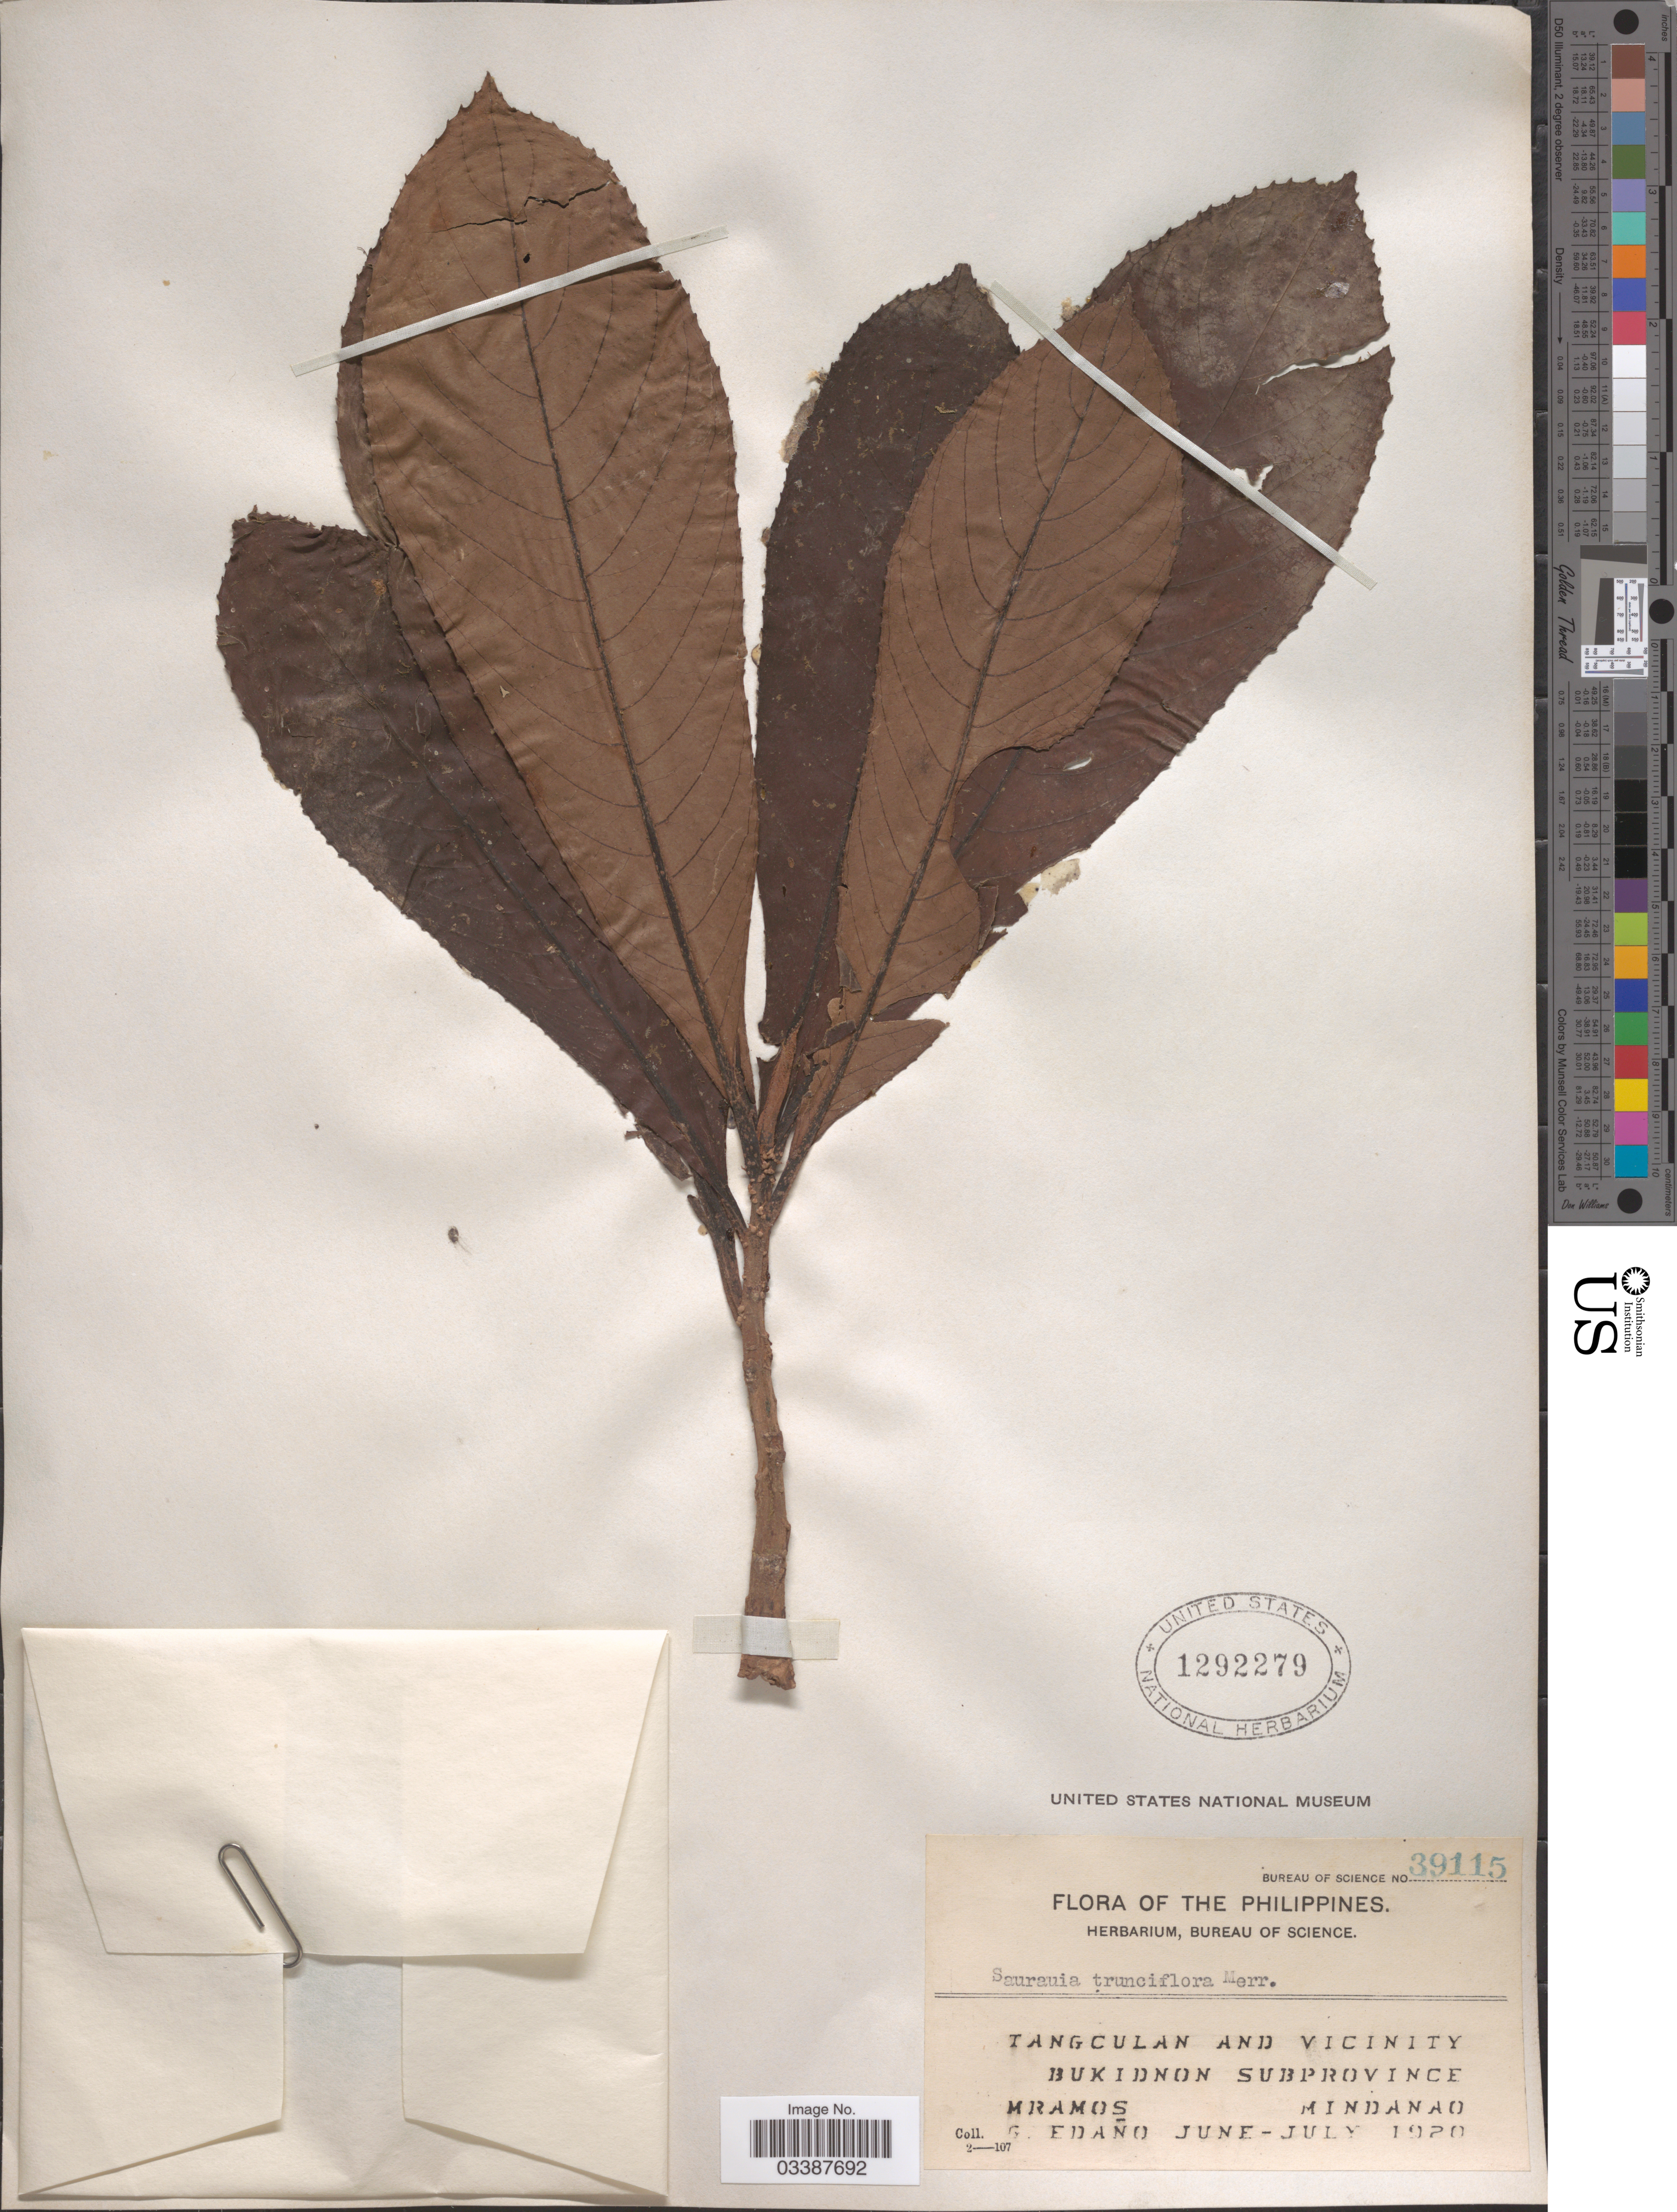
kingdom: Plantae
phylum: Tracheophyta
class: Magnoliopsida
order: Ericales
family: Actinidiaceae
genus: Saurauia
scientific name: Saurauia trunciflora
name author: Merr.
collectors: M. Ramos & G. Edaño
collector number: Bureau of Science 39115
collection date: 1920-06/1920-07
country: Philippines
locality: Tangculan and Vicinity, Bukidnon Subprovince, Mindanao.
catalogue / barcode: US 1292279